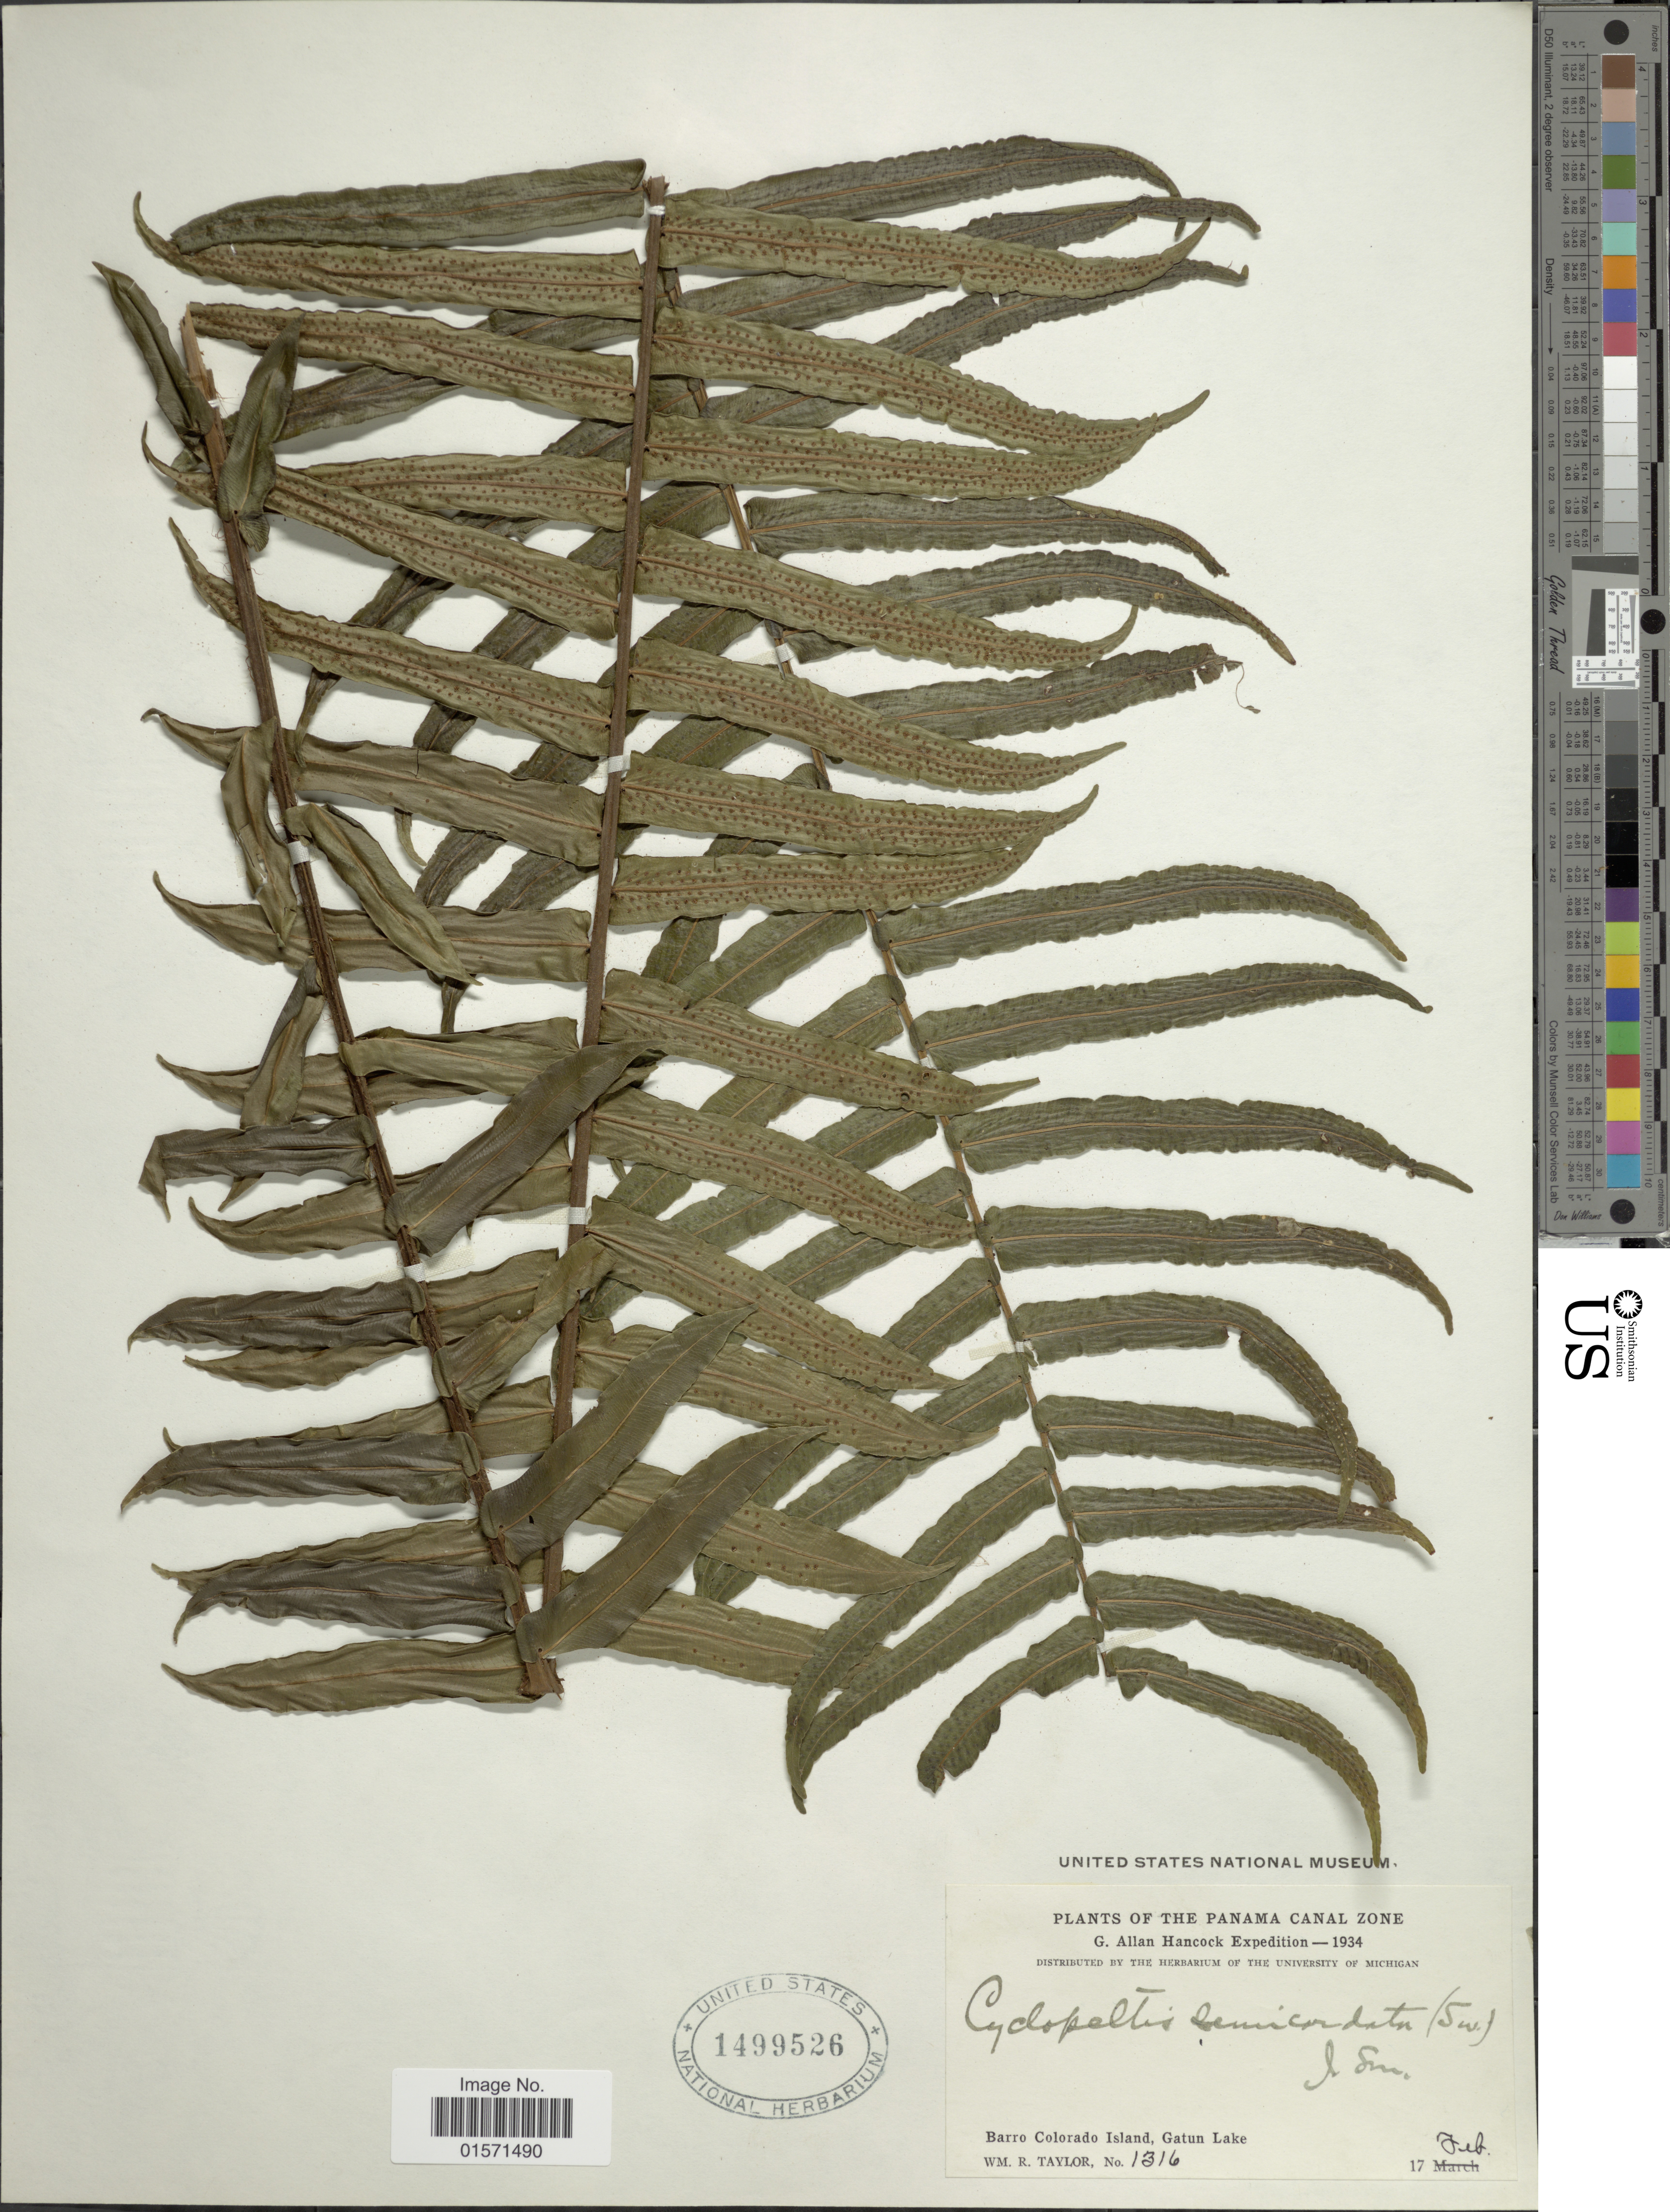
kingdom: Plantae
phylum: Tracheophyta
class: Polypodiopsida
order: Polypodiales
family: Lomariopsidaceae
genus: Cyclopeltis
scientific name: Cyclopeltis semicordata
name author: (Sw.) J. Sm.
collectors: W. R. Taylor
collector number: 1316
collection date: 1934-02-17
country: Panama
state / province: Panamá Oeste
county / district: Canal Zone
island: Barro Colorado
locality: The Panama Canal Zone. Barro Colorado Island, gatun Lake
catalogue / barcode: US 1499526